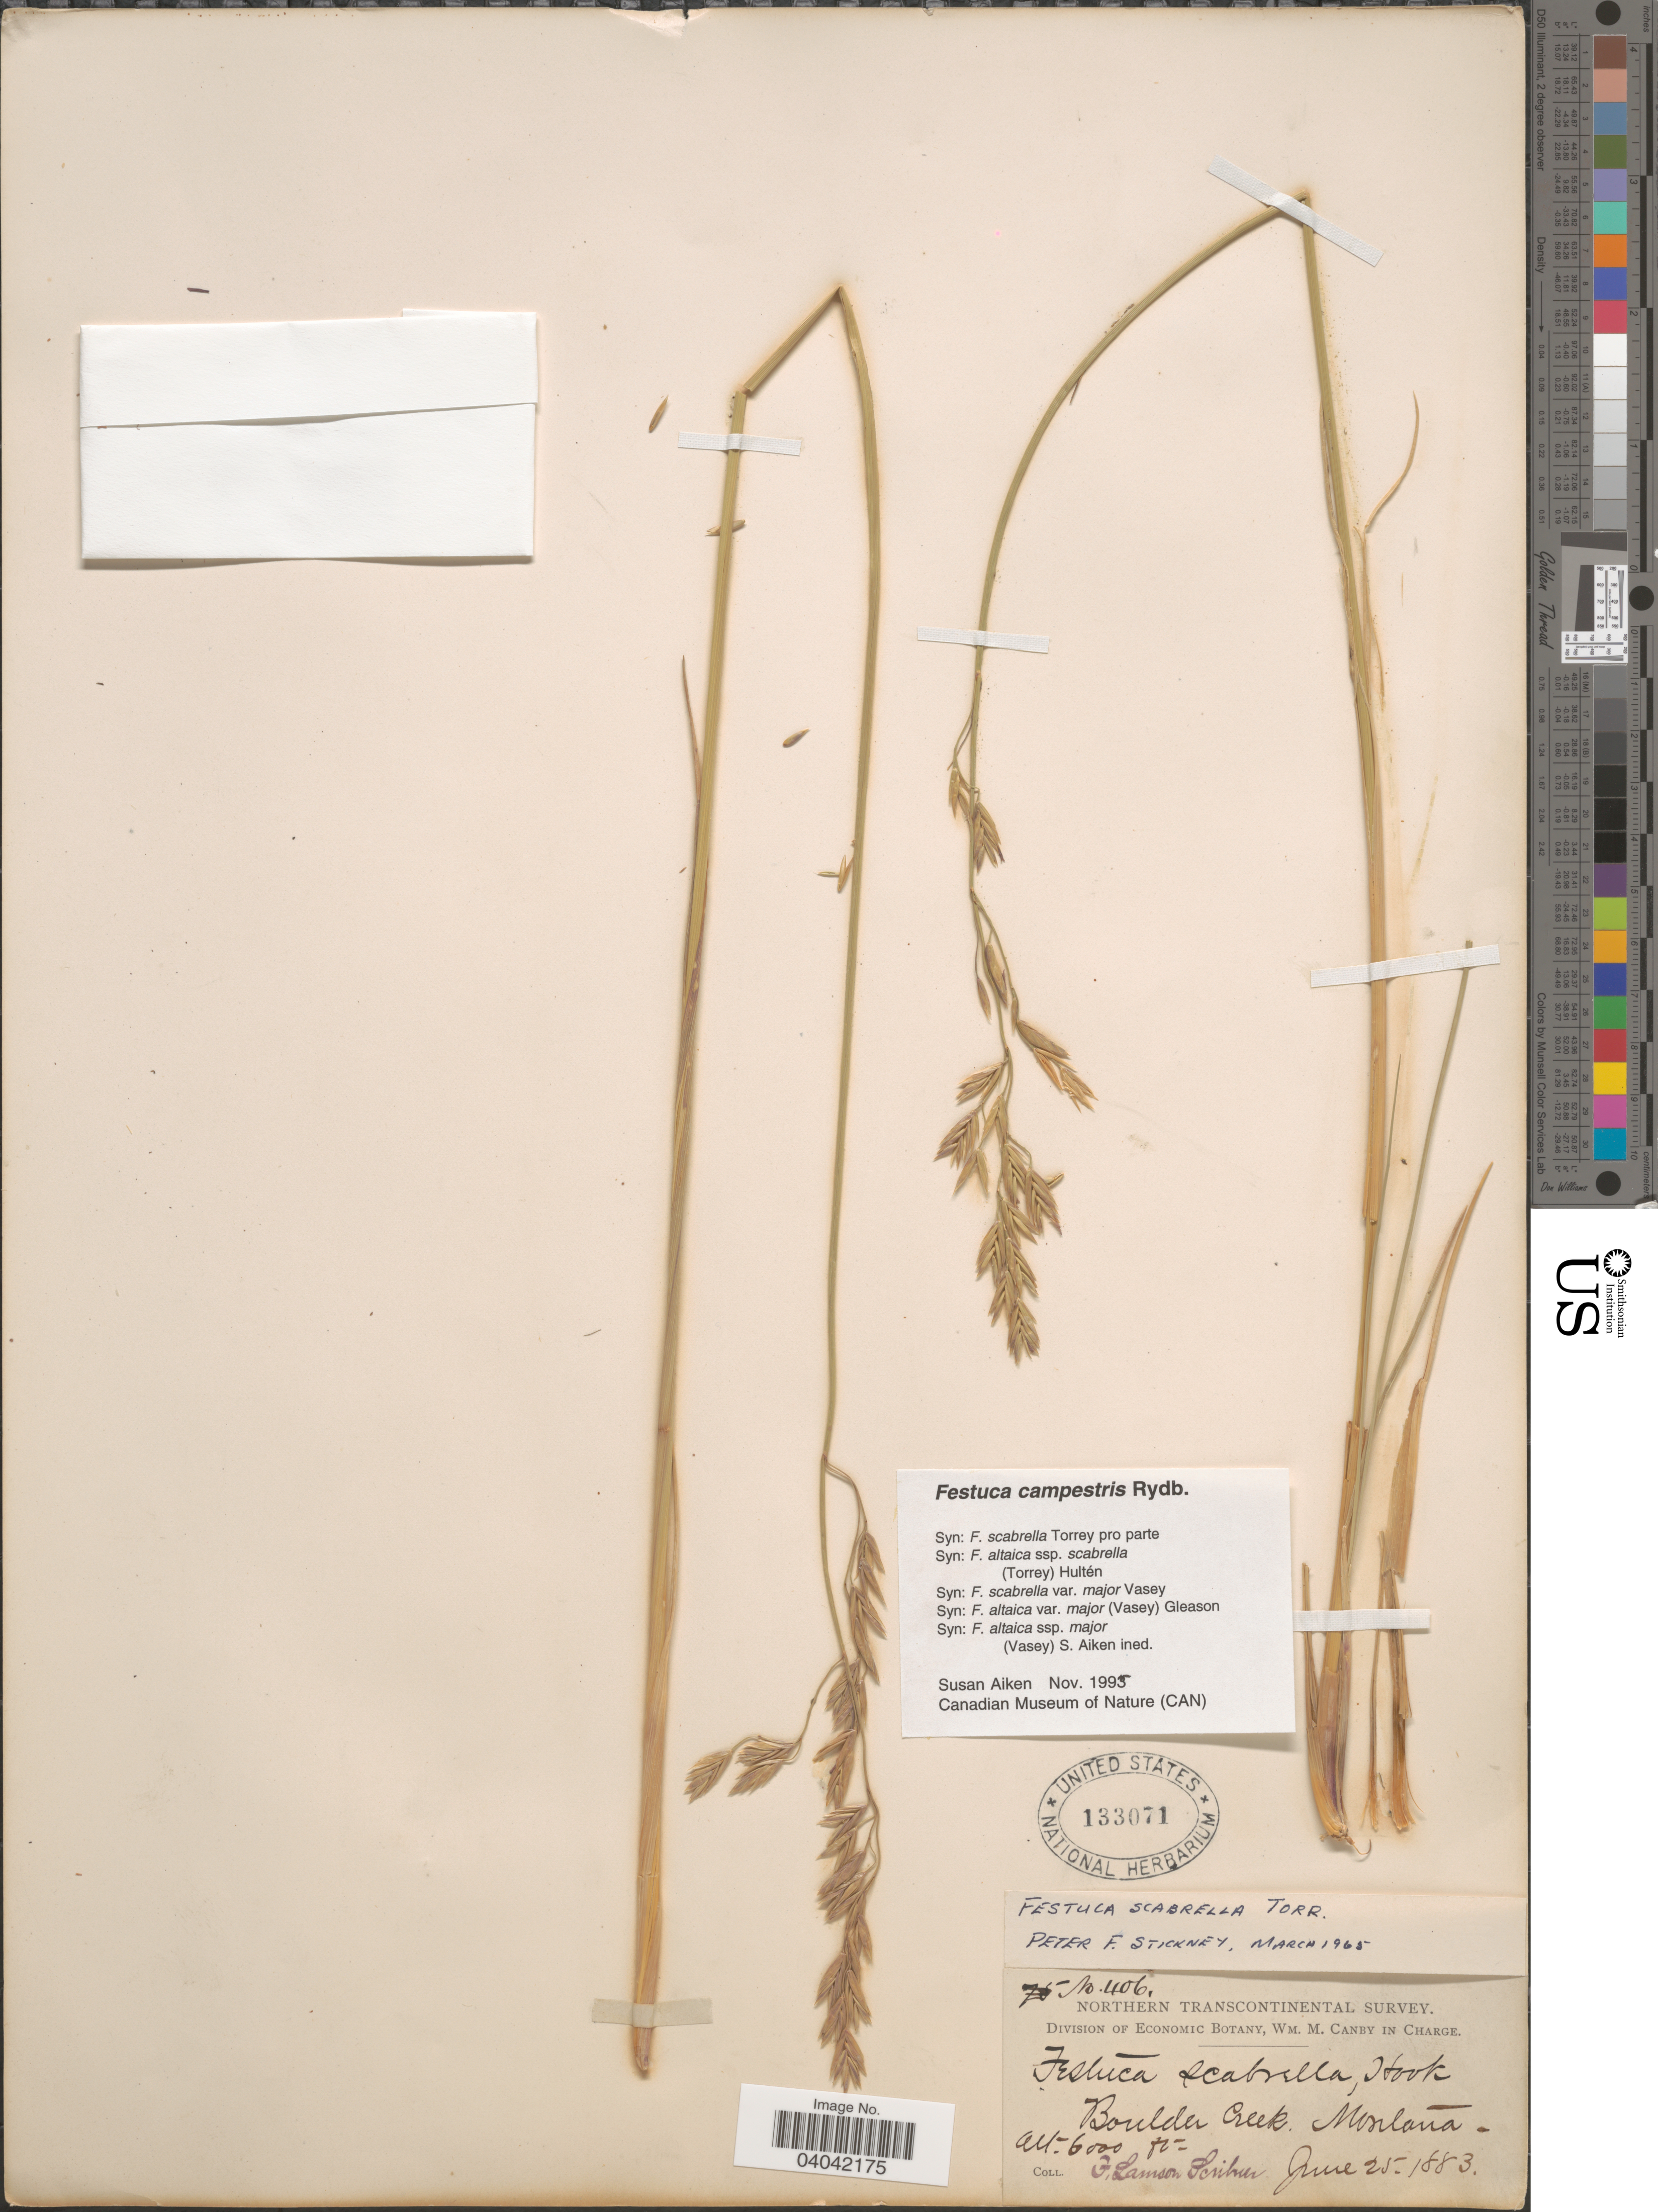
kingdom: Plantae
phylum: Tracheophyta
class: Liliopsida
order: Poales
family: Poaceae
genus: Festuca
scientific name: Festuca campestris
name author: Rydb.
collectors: F. Lamson-Scribner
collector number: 406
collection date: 1883-06-25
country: United States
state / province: Montana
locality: Boulder Creek.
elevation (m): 1829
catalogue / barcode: US 133071